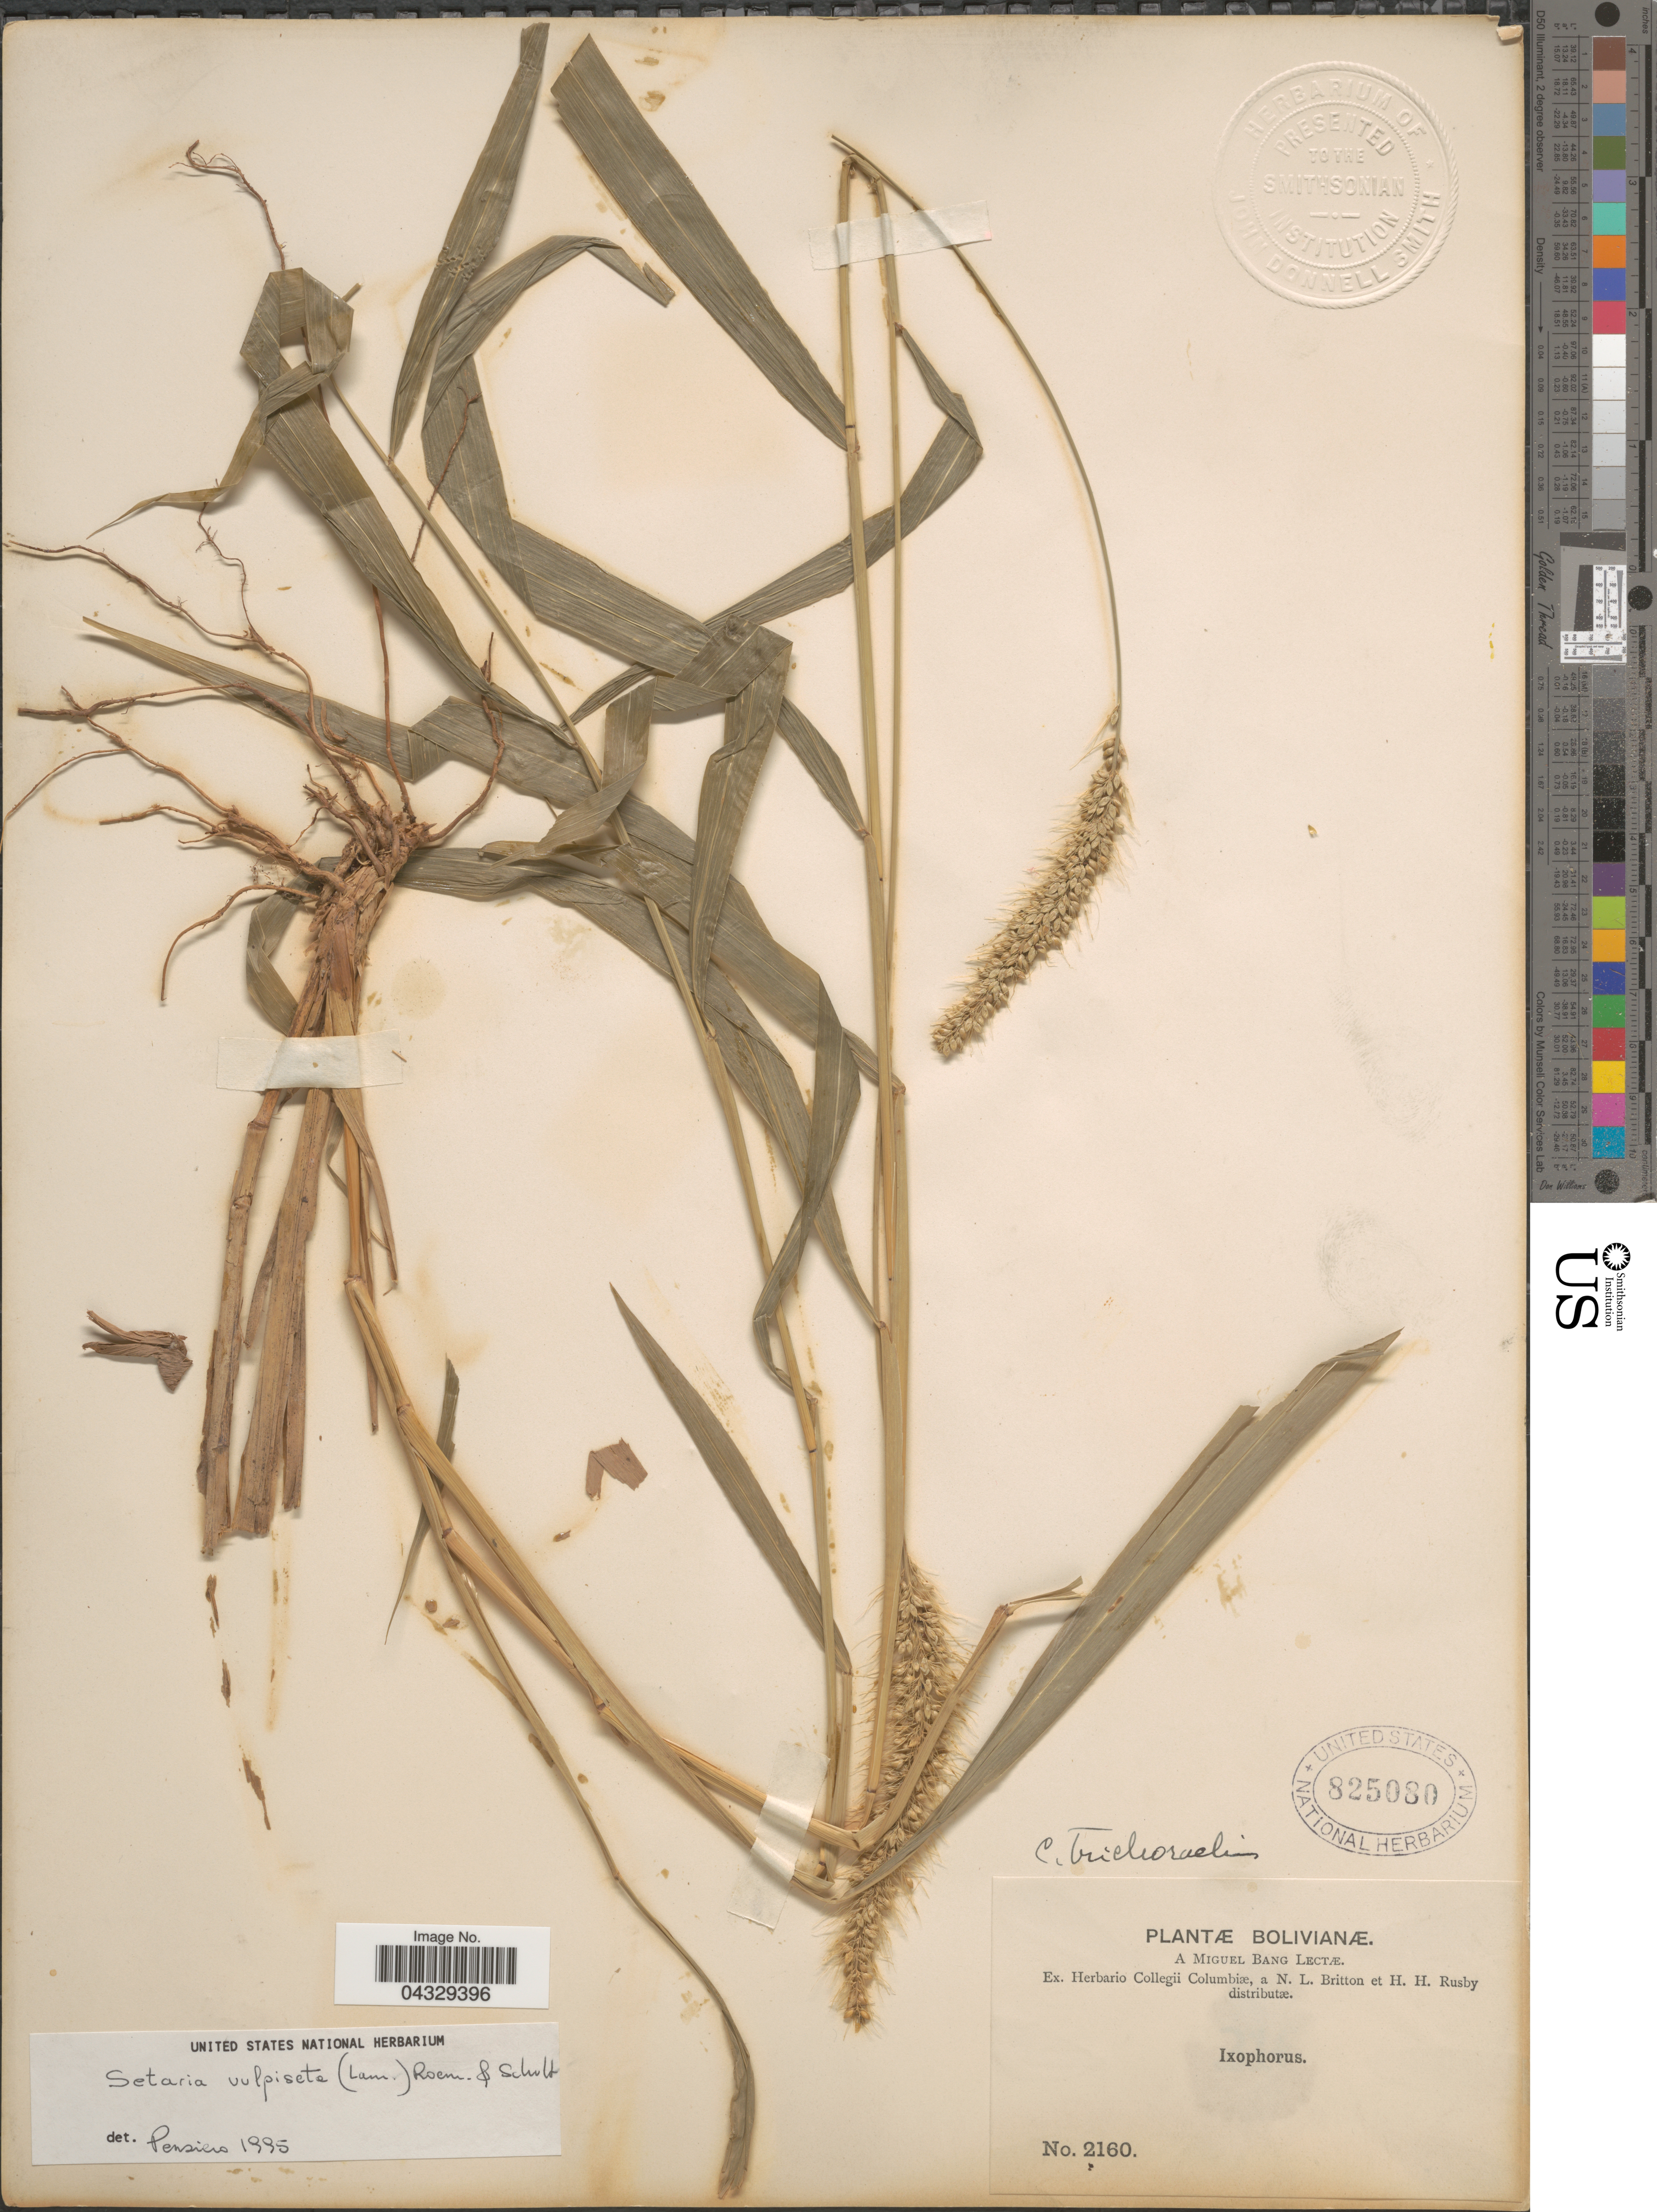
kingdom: Plantae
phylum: Tracheophyta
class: Liliopsida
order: Poales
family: Poaceae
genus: Setaria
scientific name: Setaria vulpiseta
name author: (Lam.) Roem. & Schult.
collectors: M. Bang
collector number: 2160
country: Bolivia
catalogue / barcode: US 825080